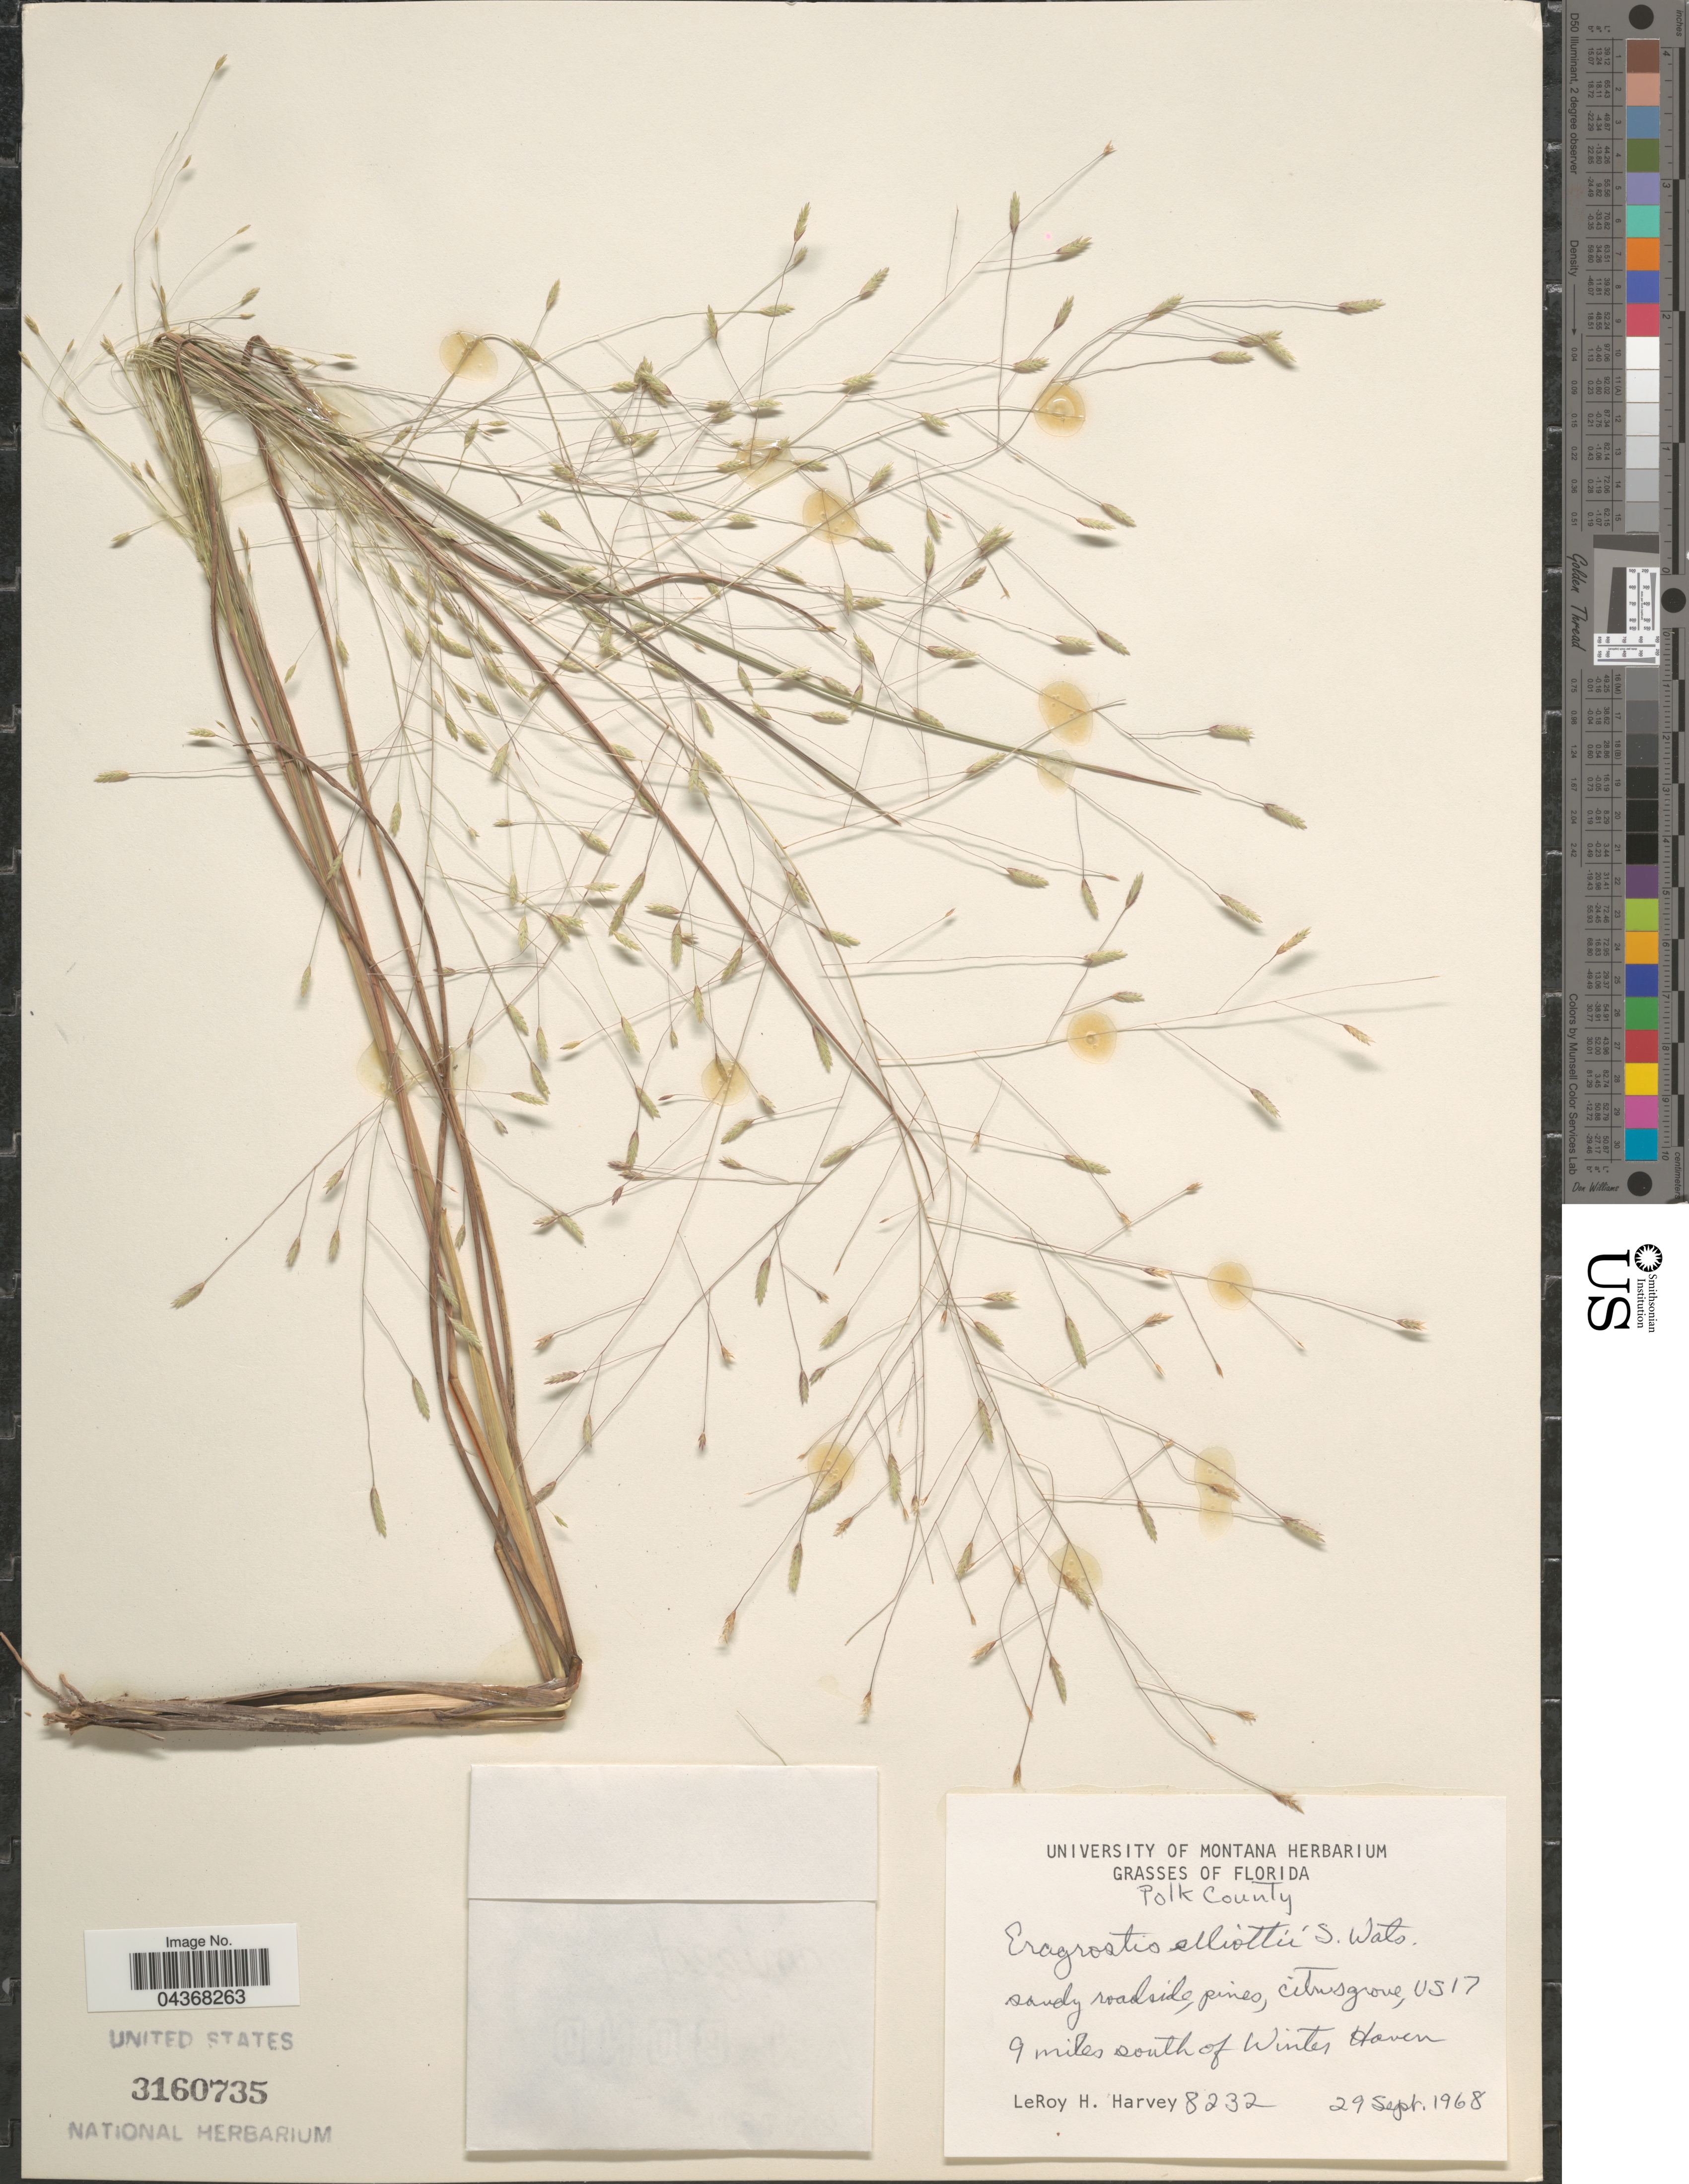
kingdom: Plantae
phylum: Tracheophyta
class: Liliopsida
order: Poales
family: Poaceae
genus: Eragrostis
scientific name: Eragrostis elliottii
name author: S. Watson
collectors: L. H. Harvey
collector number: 8232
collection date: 1968-09-29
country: United States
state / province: Florida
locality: Polk County. Sandy roadside, pines, citrus grove, US 17. 9 miles south of Winter Haven.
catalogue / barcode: US 3160735